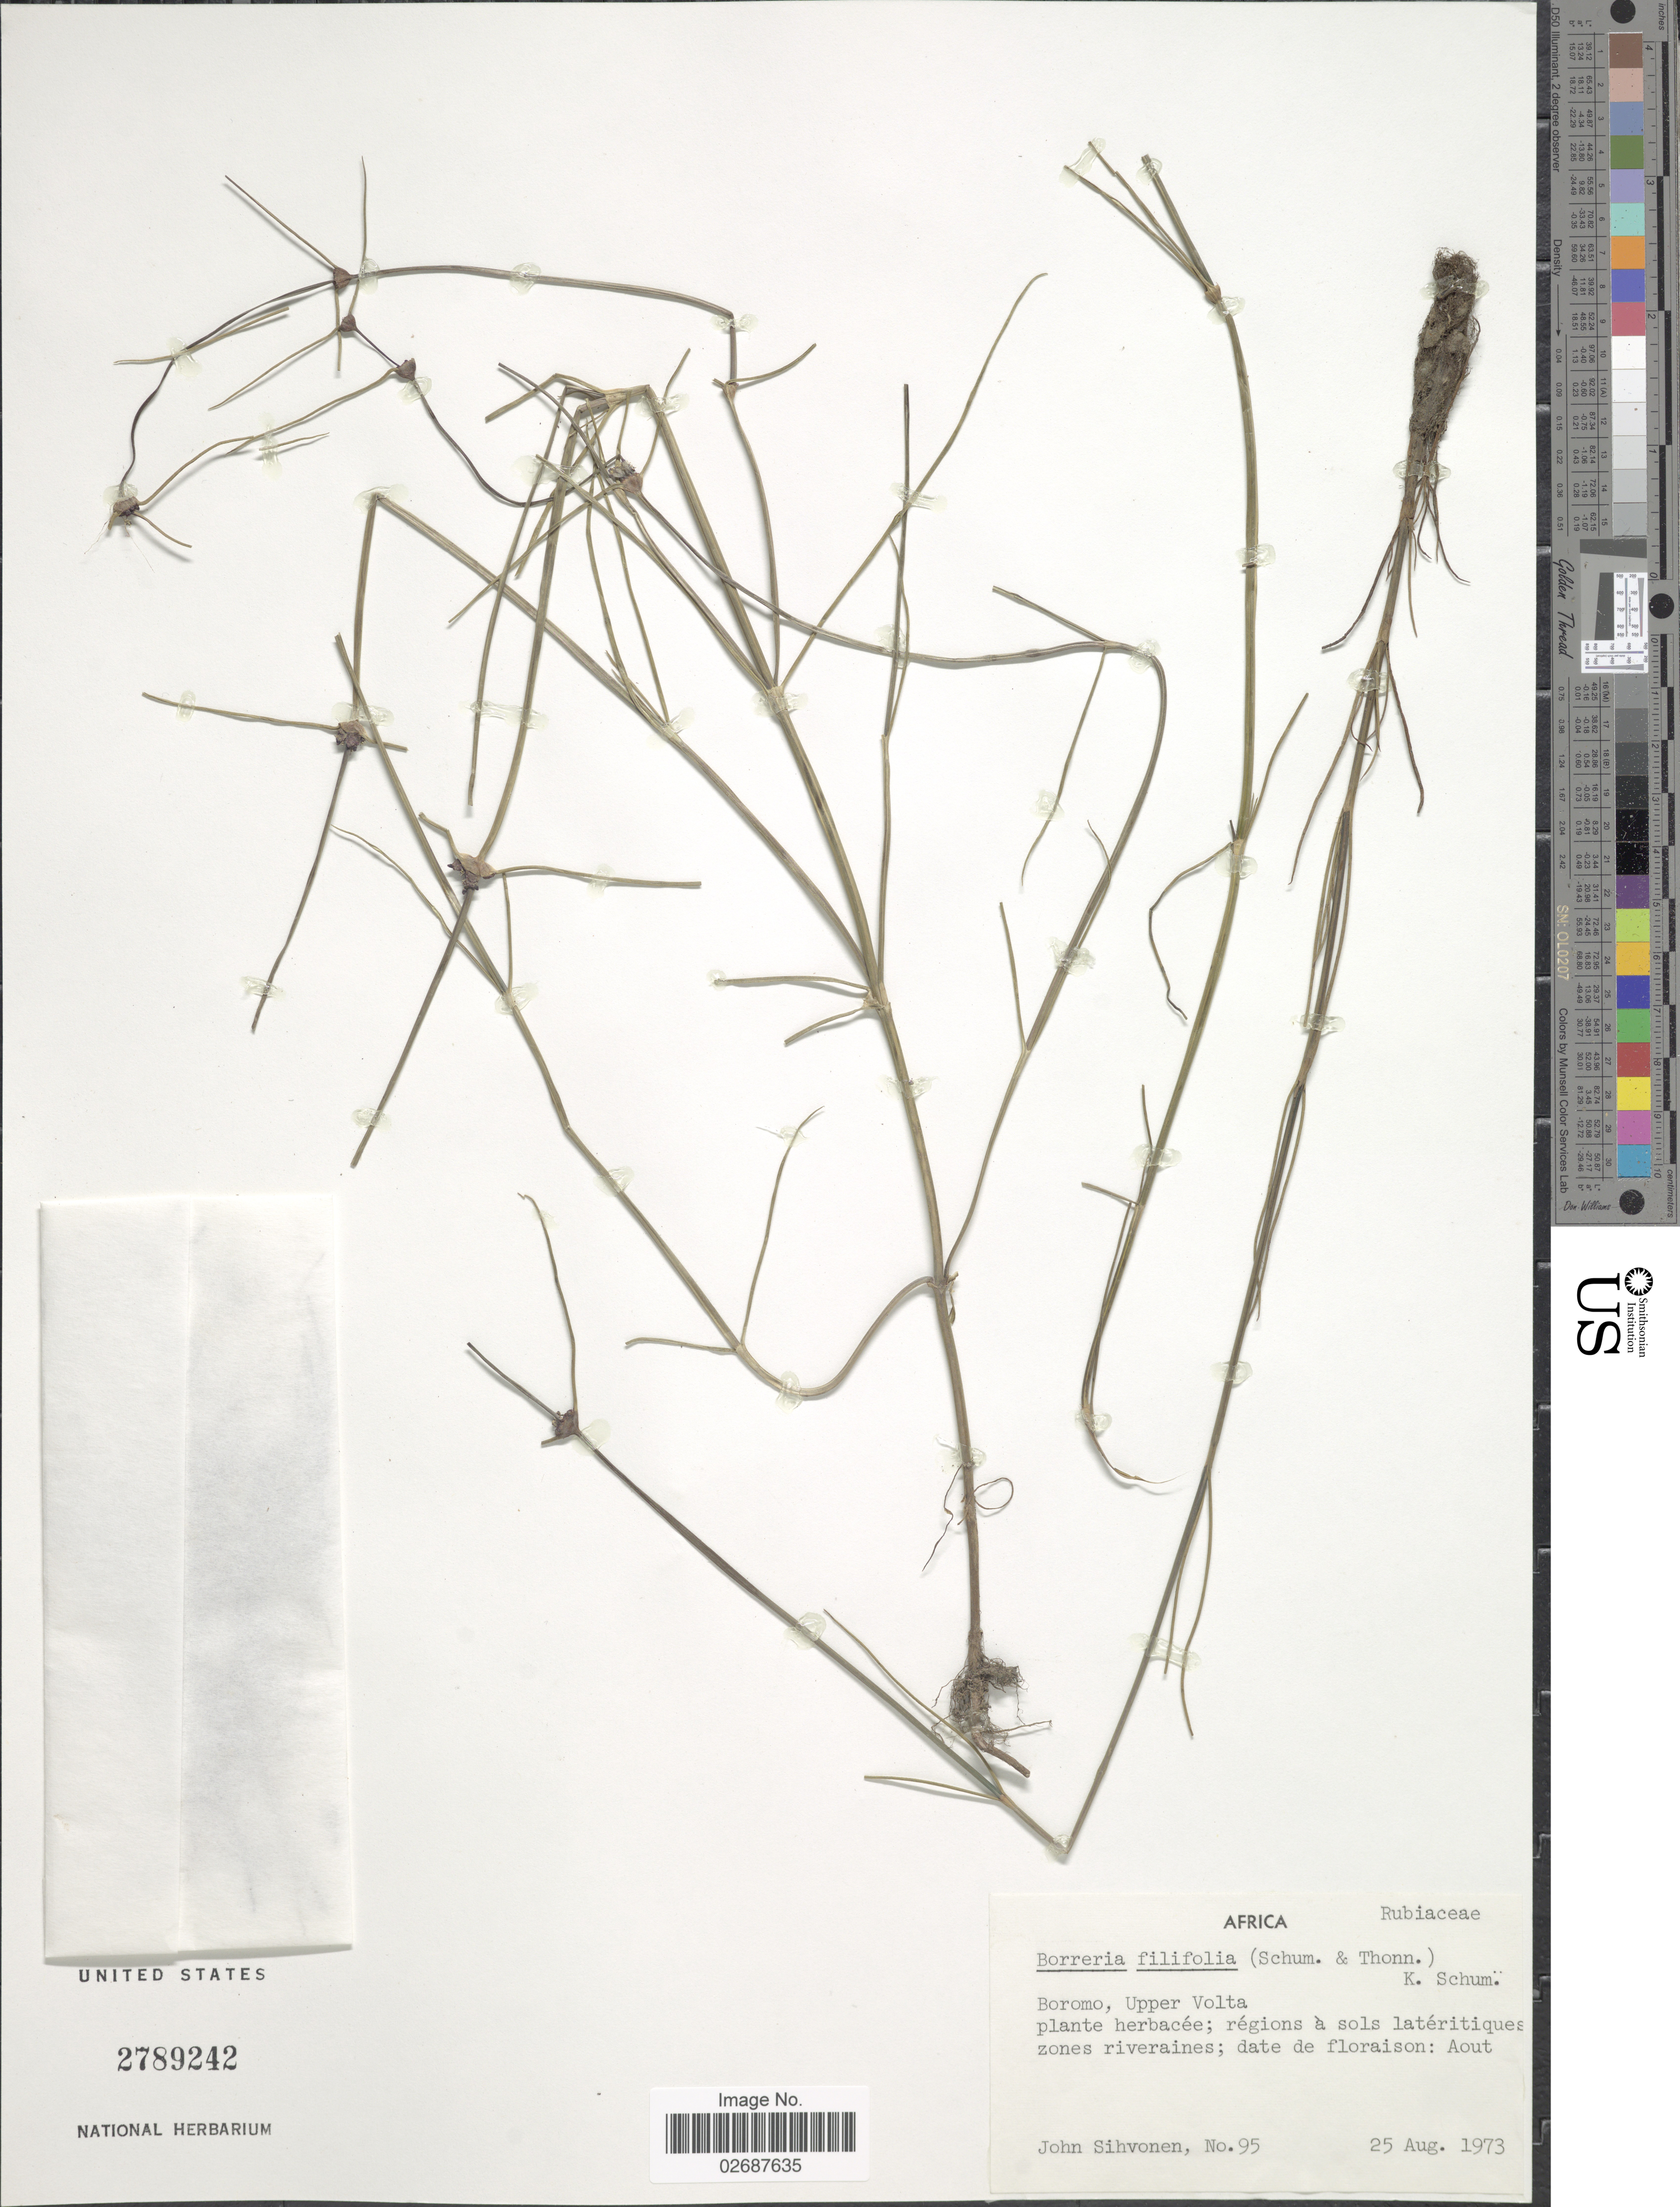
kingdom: Plantae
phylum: Tracheophyta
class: Magnoliopsida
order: Gentianales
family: Rubiaceae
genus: Borreria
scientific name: Borreria filifolia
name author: (Schumach. & Thonn.) K. Schum.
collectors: J. Sihvonen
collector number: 95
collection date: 1973-08-25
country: Burkina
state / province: Boucle du Mouhoun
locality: Boromo, Upper Volta.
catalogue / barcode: US 2789242